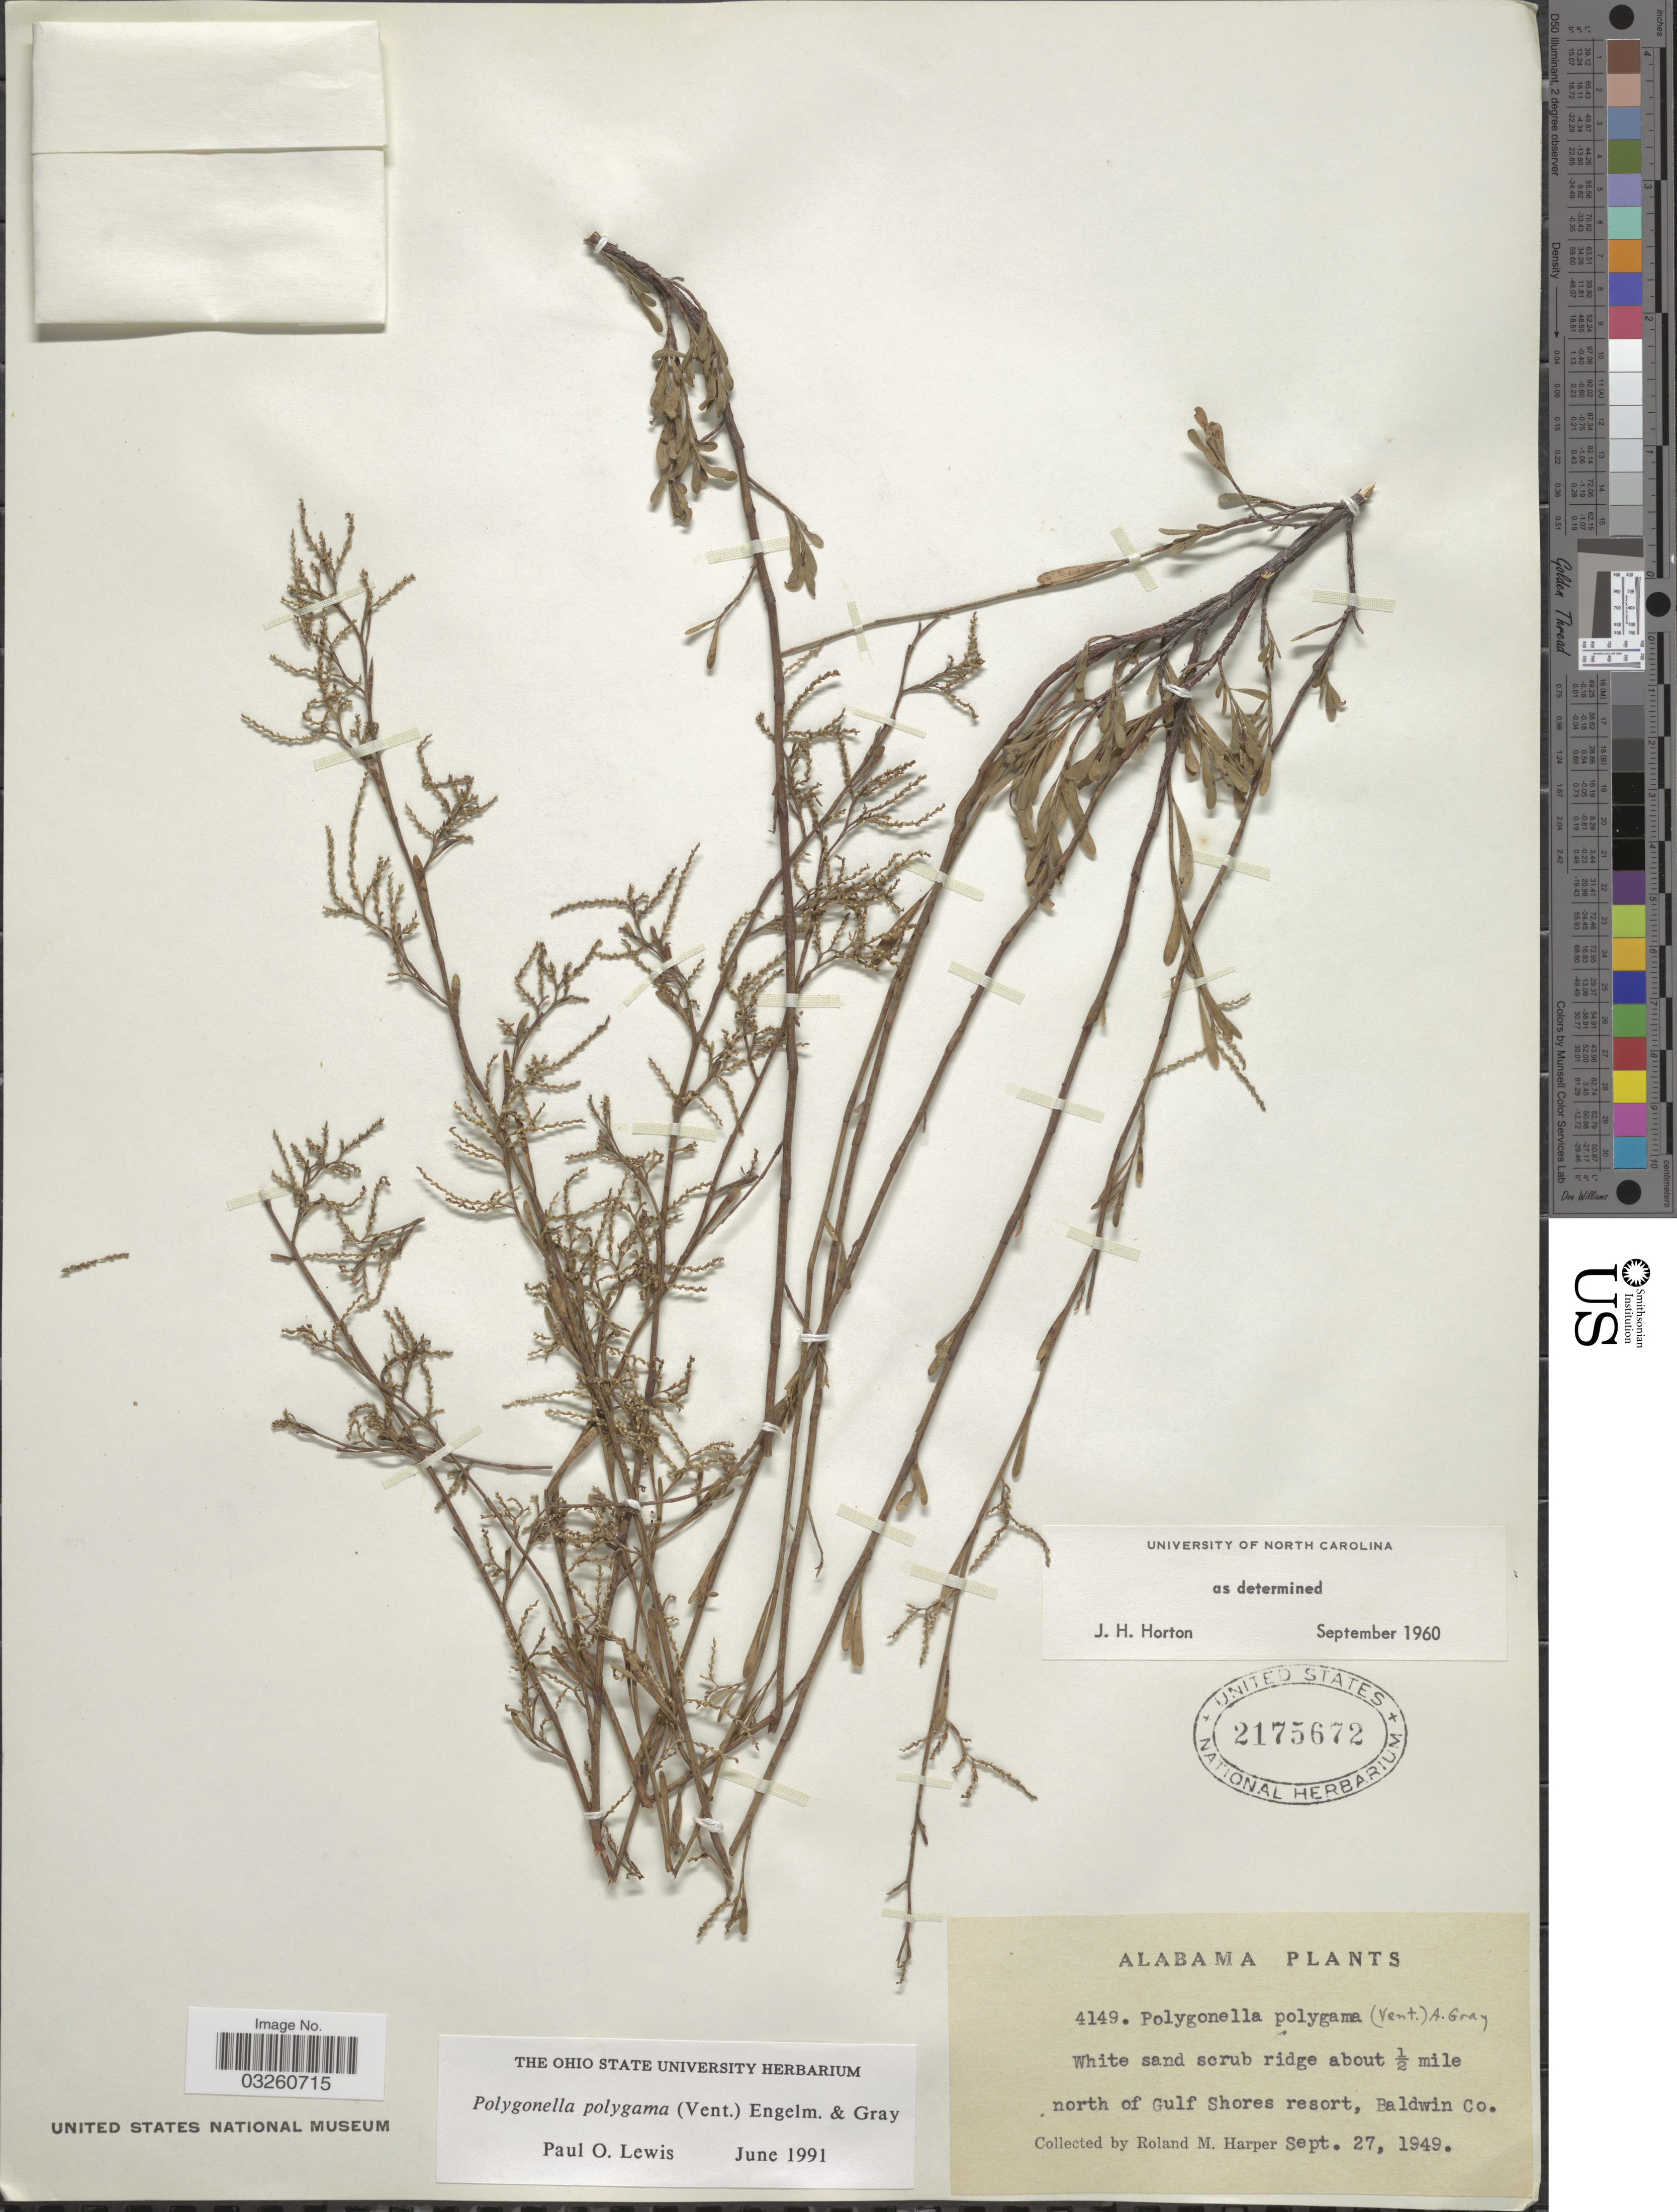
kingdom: Plantae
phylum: Tracheophyta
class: Magnoliopsida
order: Caryophyllales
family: Polygonaceae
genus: Polygonella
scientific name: Polygonella polygama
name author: (Vent.) Engelm. & A. Gray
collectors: R. M. Harper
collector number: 4149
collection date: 1949-09-27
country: United States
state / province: Alabama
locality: White sand scrub ridge about ½ mile north of Gulf Shores resort, Baldwin Co.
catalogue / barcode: US 2175672